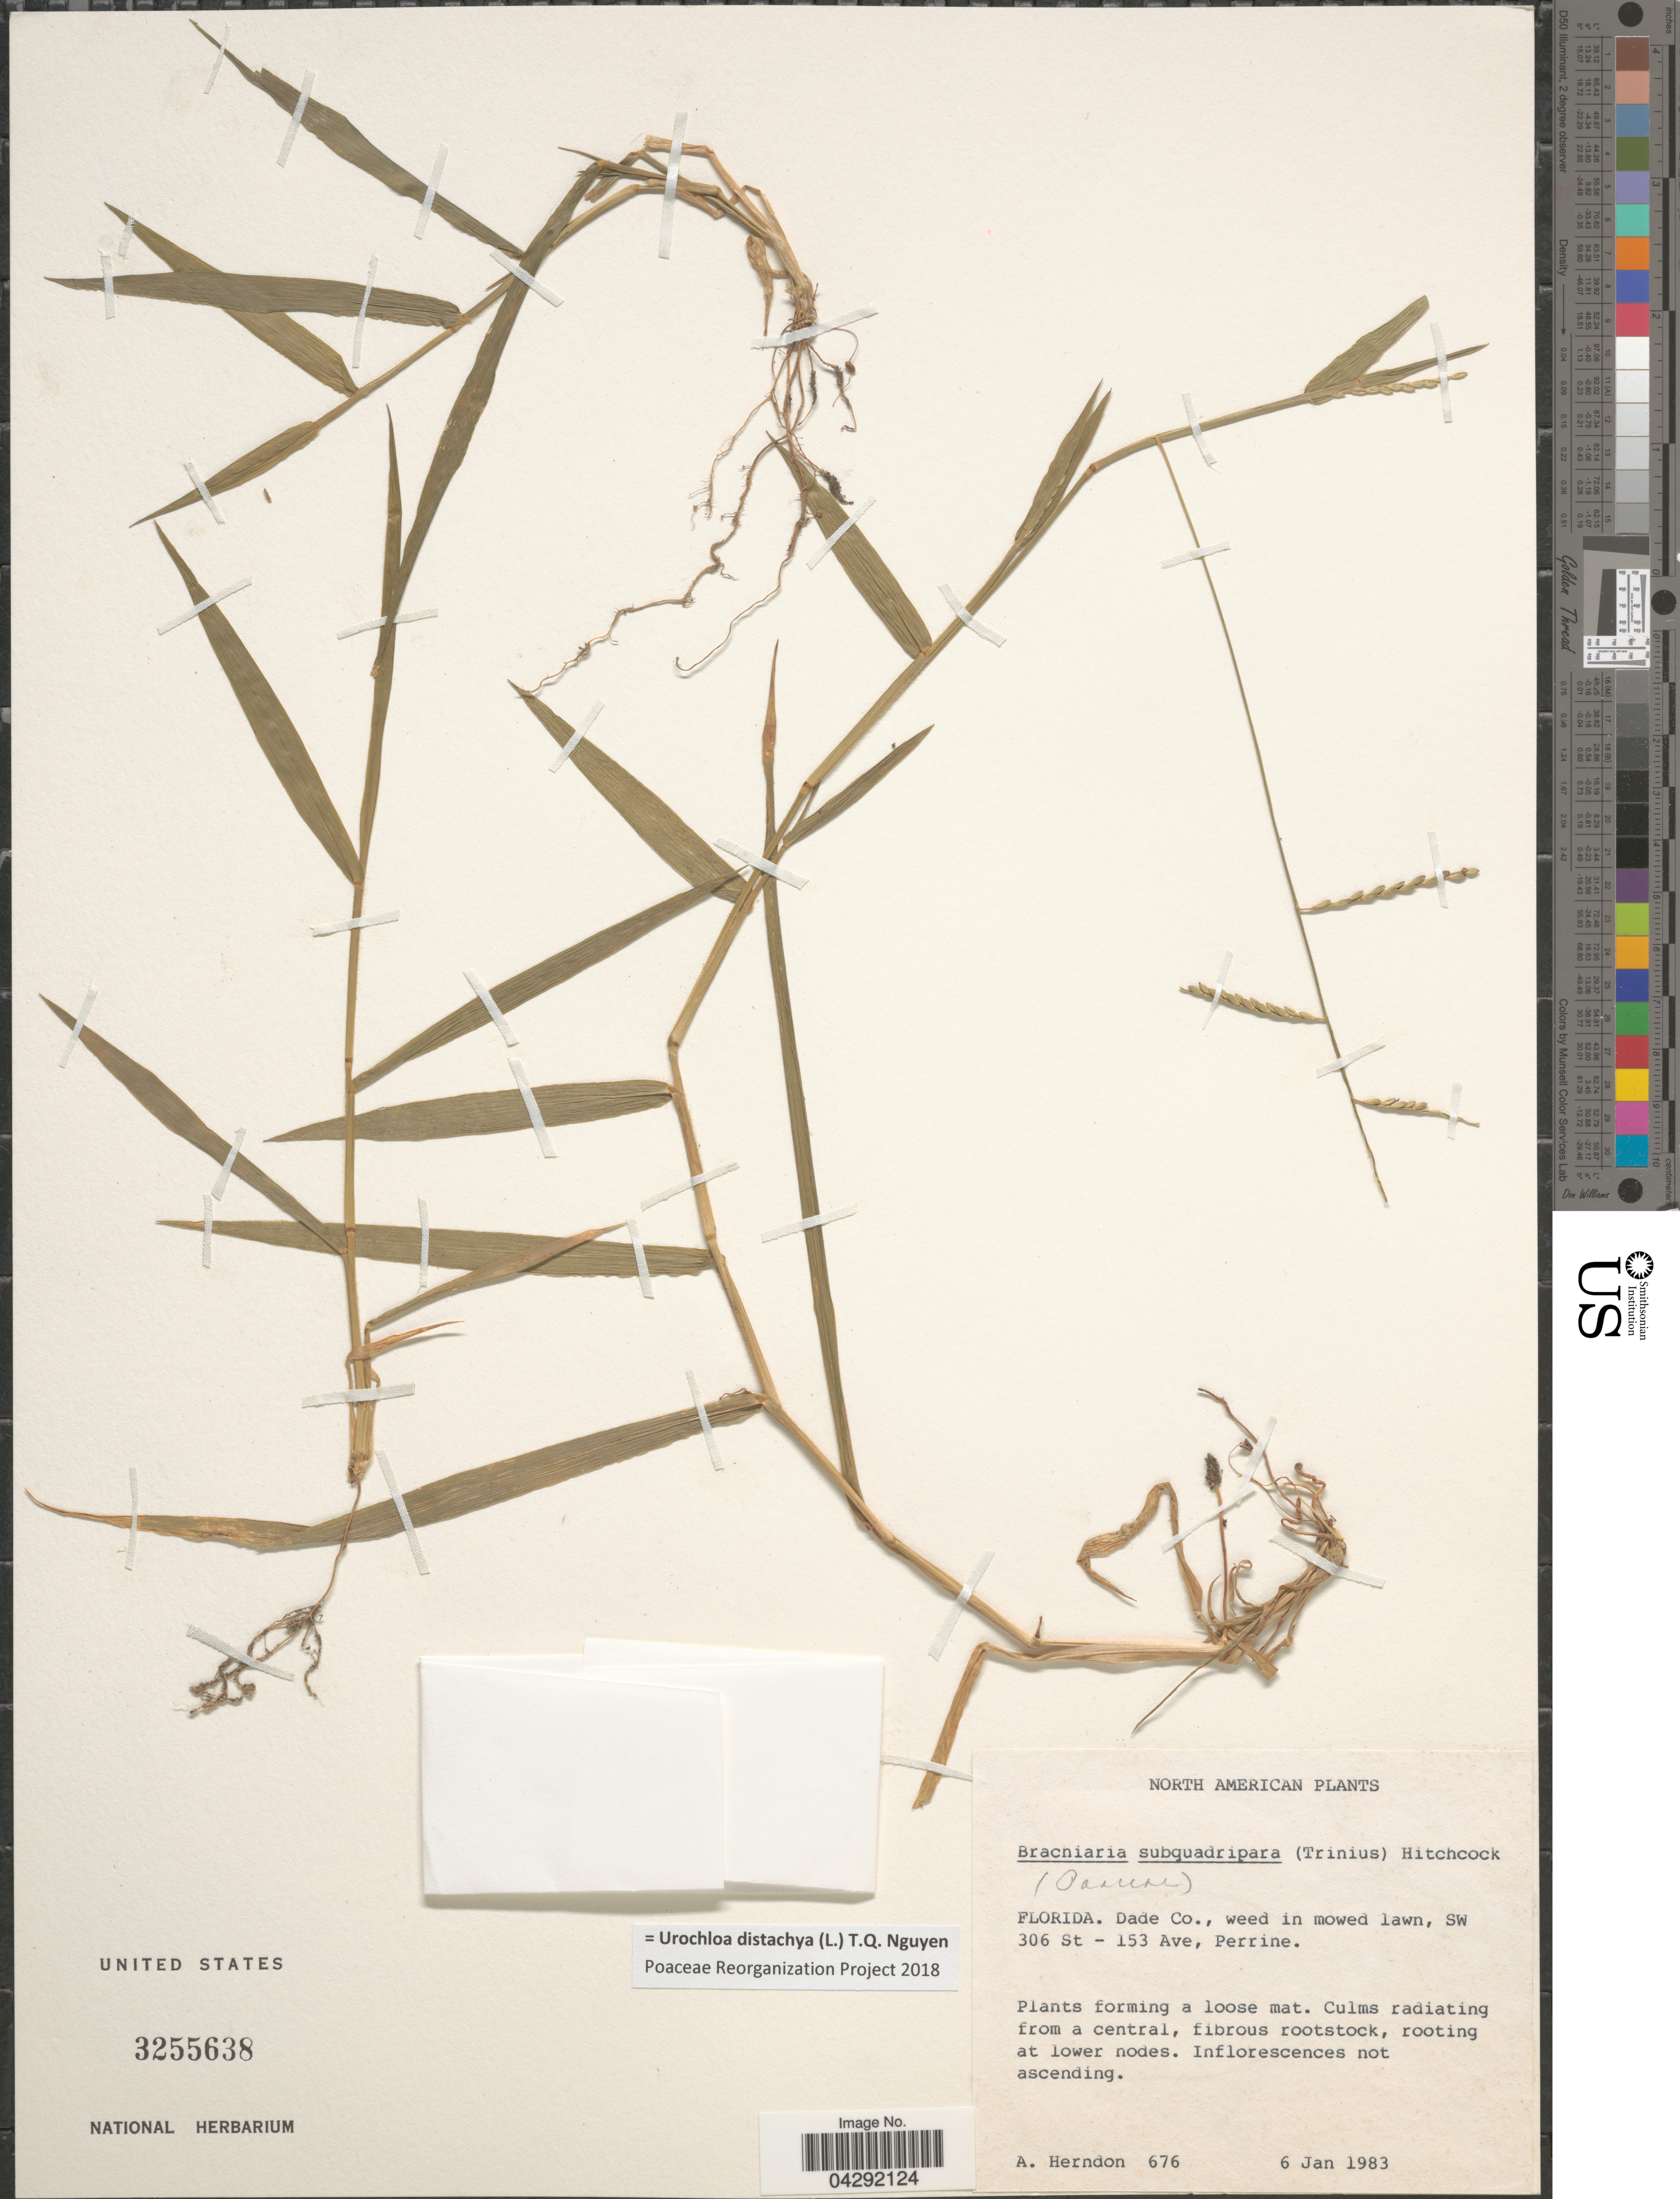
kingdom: Plantae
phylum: Tracheophyta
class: Liliopsida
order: Poales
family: Poaceae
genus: Urochloa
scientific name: Urochloa distachya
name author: (L.) T.Q. Nguyen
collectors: A. Herndon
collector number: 676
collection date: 1983-01-06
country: United States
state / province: Florida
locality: Dade Co., SW 306 St - 153 Ave, Perrine.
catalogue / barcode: US 3255638